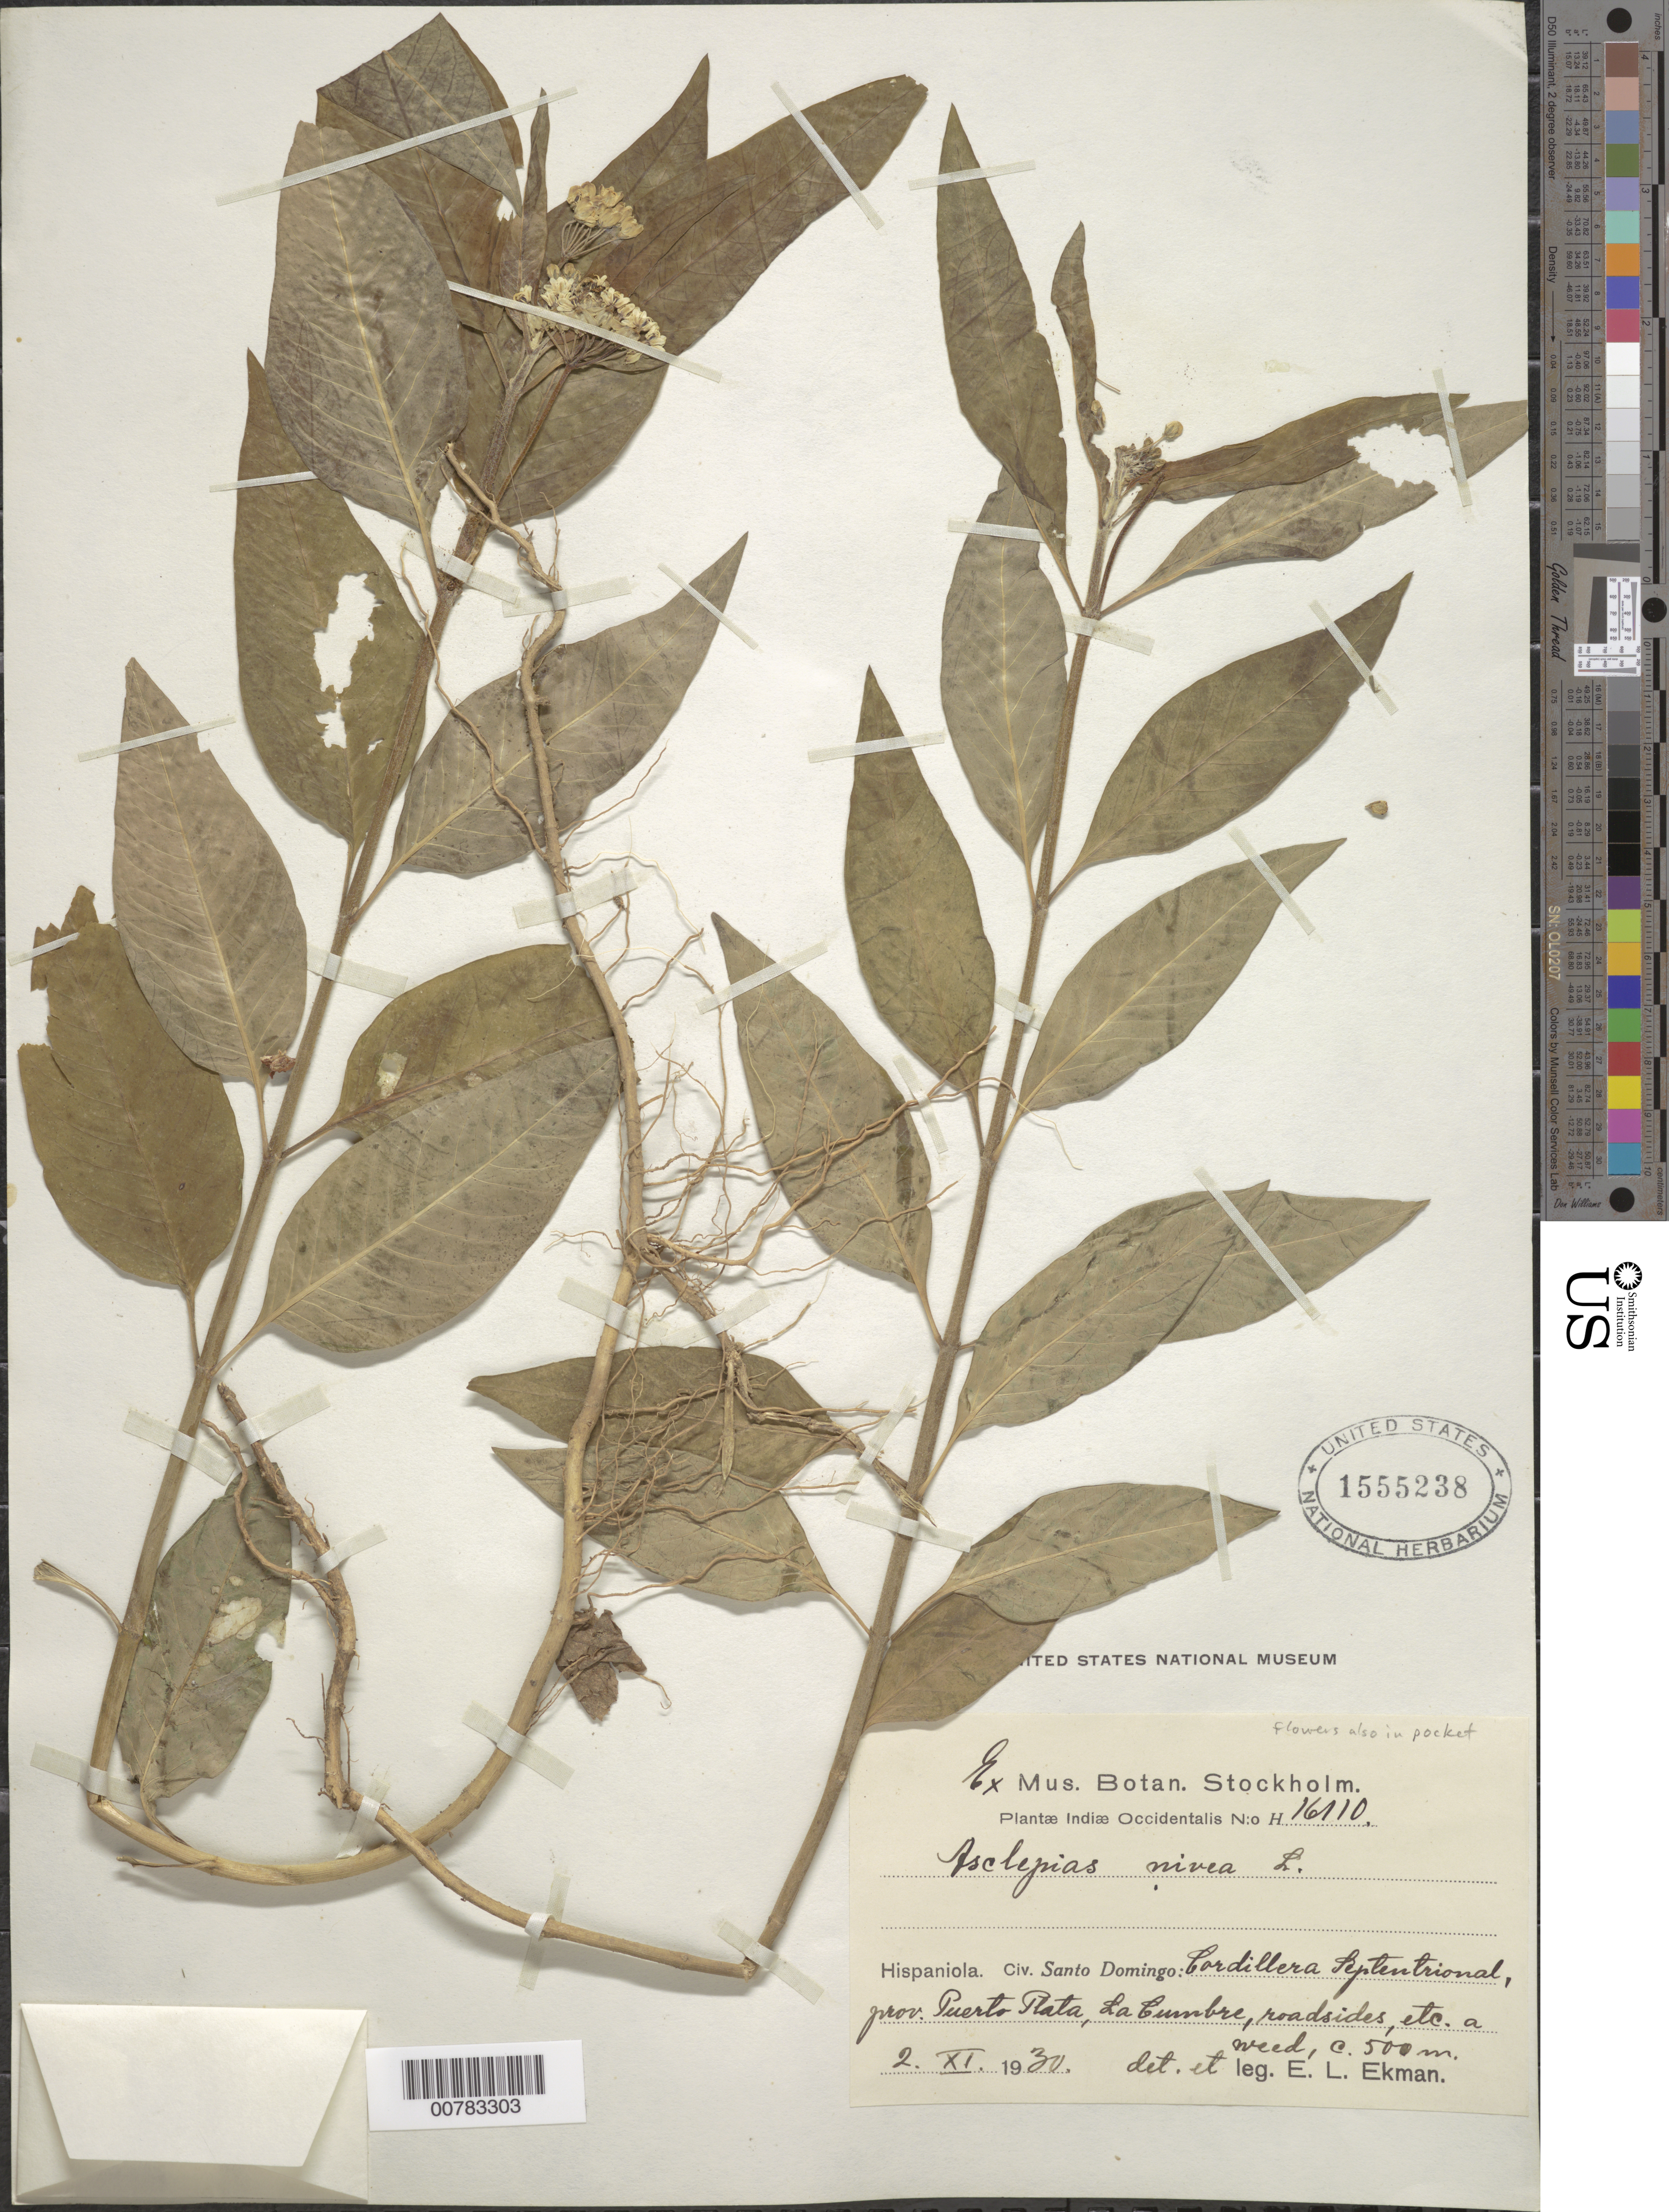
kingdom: Plantae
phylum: Tracheophyta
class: Magnoliopsida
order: Gentianales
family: Apocynaceae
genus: Asclepias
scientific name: Asclepias nivea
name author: L.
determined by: Ekman, E. L.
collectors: E. L. Ekman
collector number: H 16110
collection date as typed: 02 Sep 1930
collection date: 1930-09-02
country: Dominican Republic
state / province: Puerto Plata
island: Hispaniola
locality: Cordillera Septentrional, La Cumbre.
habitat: Roadsides, etc.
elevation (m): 500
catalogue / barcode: US 1555238